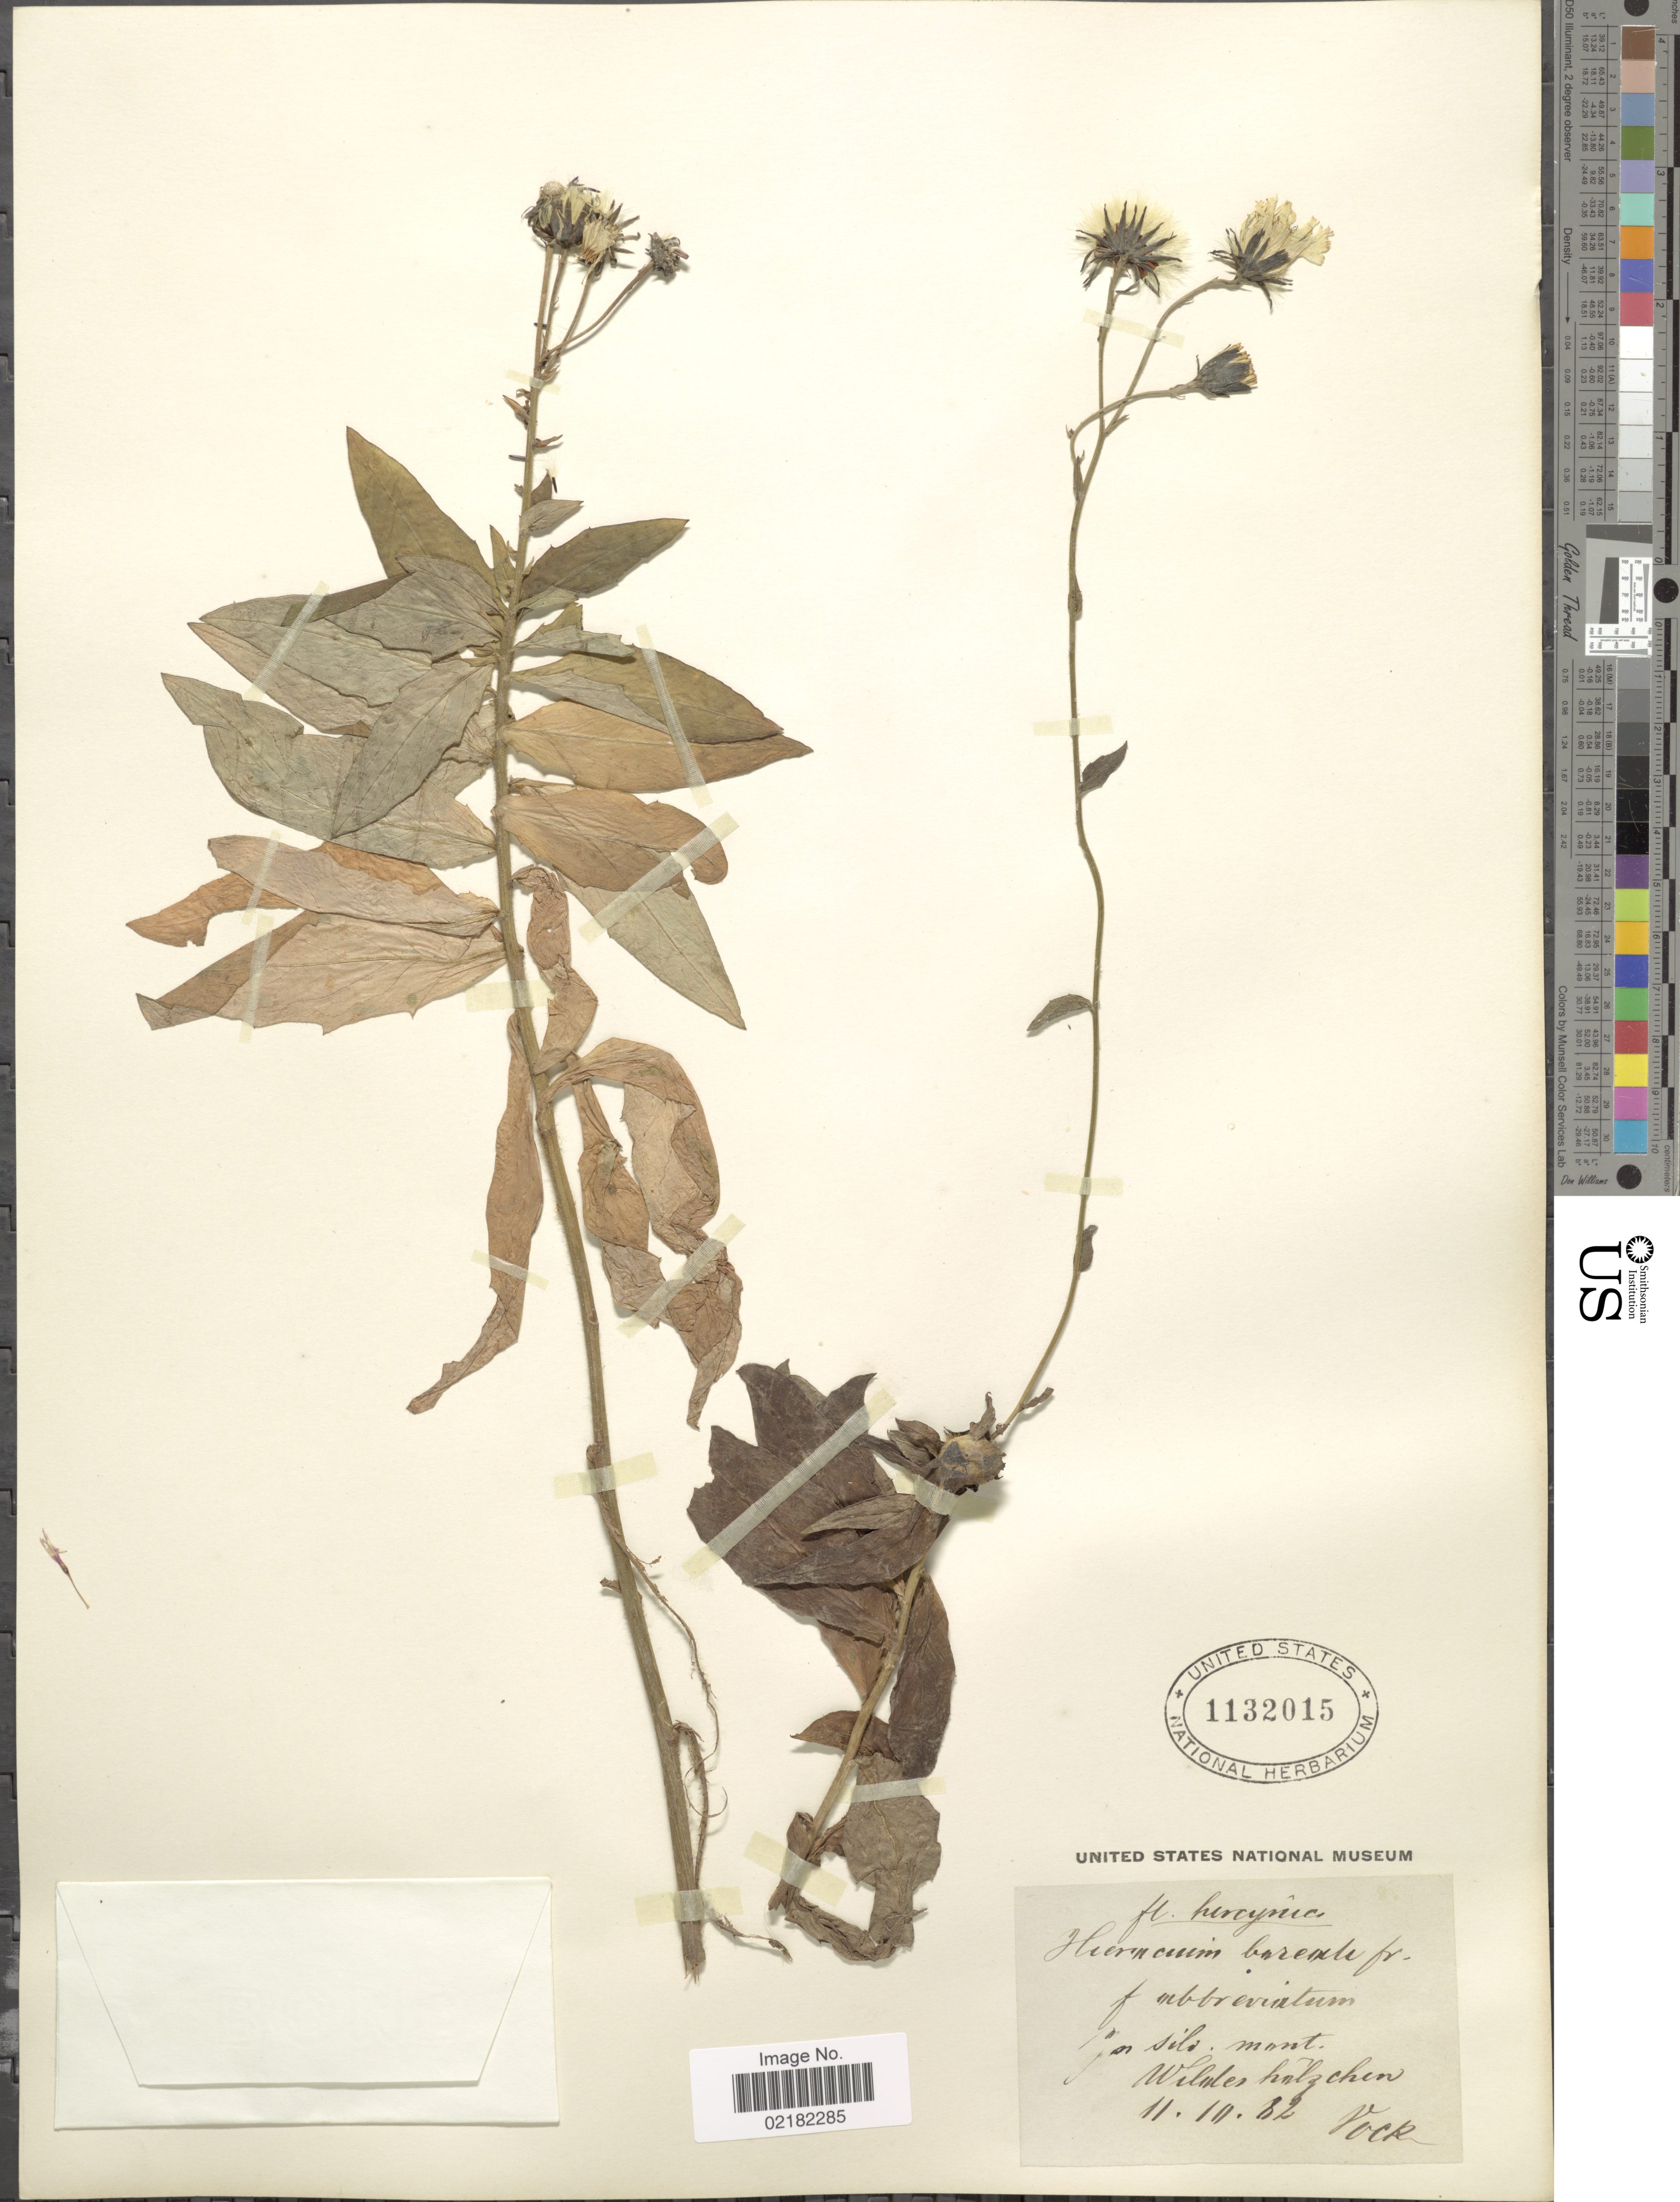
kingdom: Plantae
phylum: Tracheophyta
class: Magnoliopsida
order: Asterales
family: Asteraceae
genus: Hieracium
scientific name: Hieracium sabaudum subsp. boreale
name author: (Fr.) Hayek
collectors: -. Vocke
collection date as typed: Transcribed d/m/y: 11/10/82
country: Bosnia and Herzegovina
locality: Hercynia [interpreted], in silo mont. Wilules holzchen. [interpreted]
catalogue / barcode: US 1132015